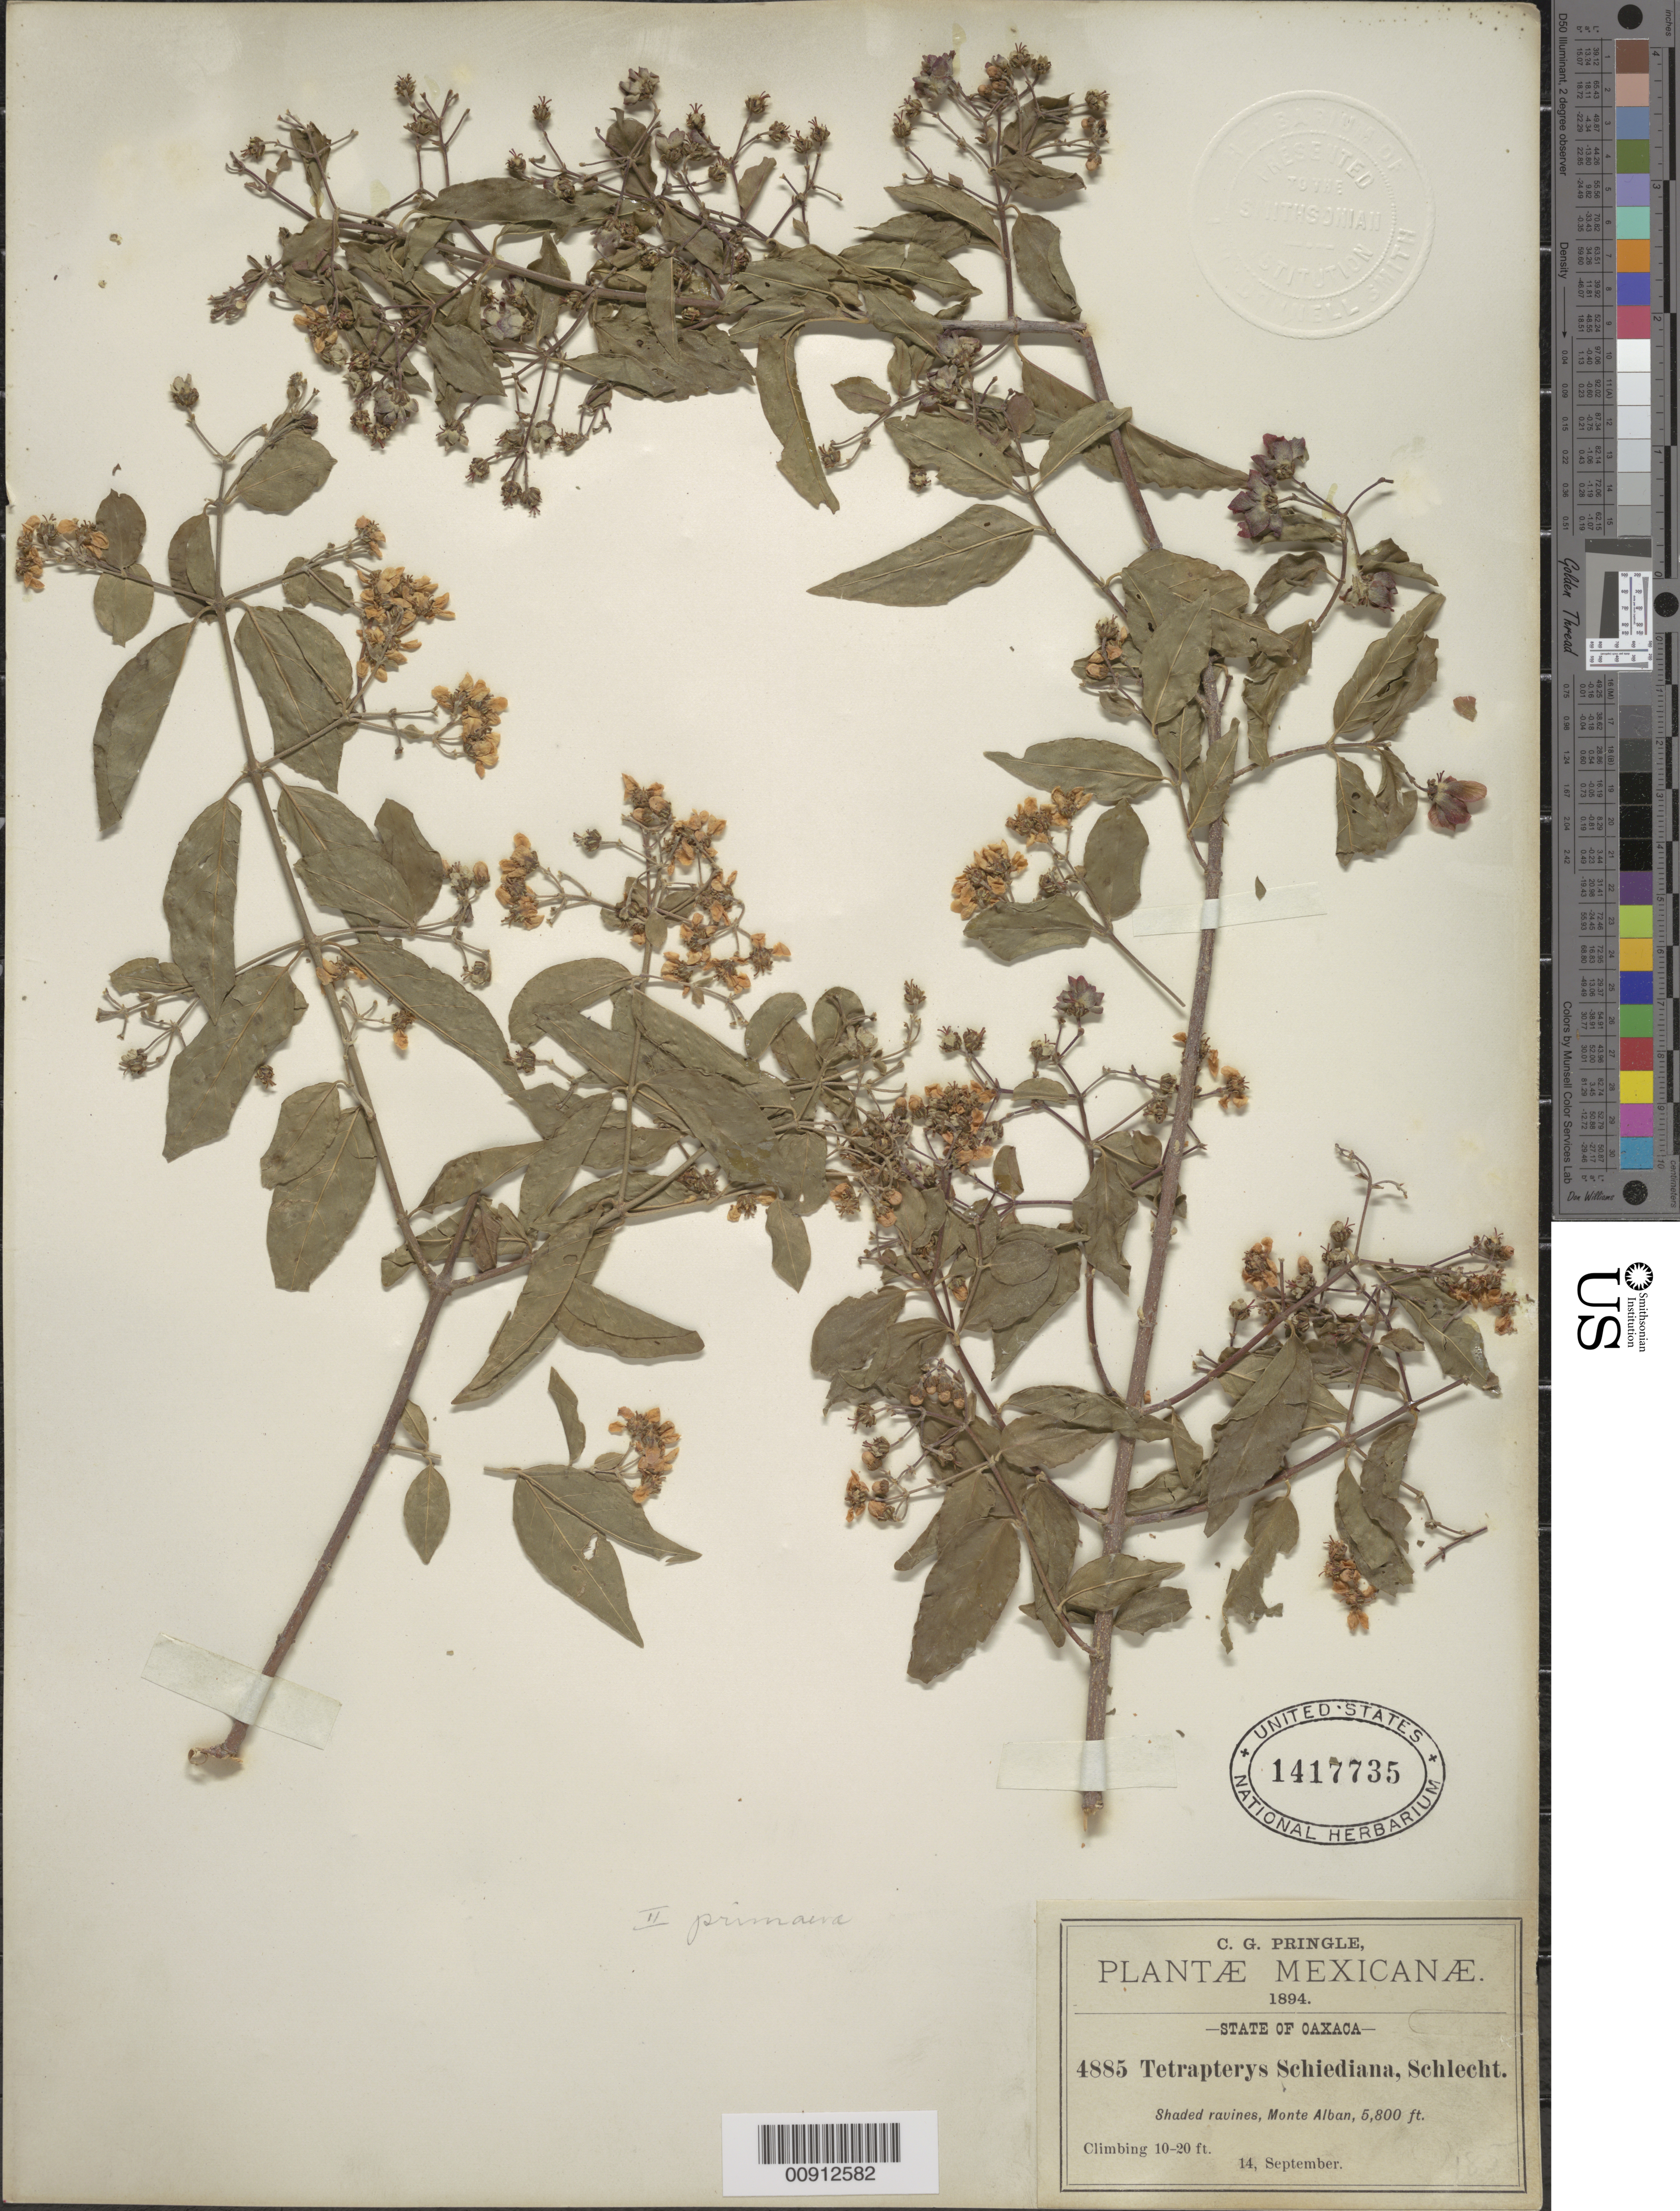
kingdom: Plantae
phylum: Tracheophyta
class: Magnoliopsida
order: Malpighiales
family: Malpighiaceae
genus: Tetrapterys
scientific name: Tetrapterys schiedeana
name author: Schltdl. & Cham.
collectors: C. G. Pringle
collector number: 4885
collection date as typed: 14 Sep 1894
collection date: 1894-09-14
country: Mexico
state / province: Oaxaca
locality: Monte Alban, State of Oaxaca.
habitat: Shaded ravines.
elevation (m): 1768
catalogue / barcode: US 1417735